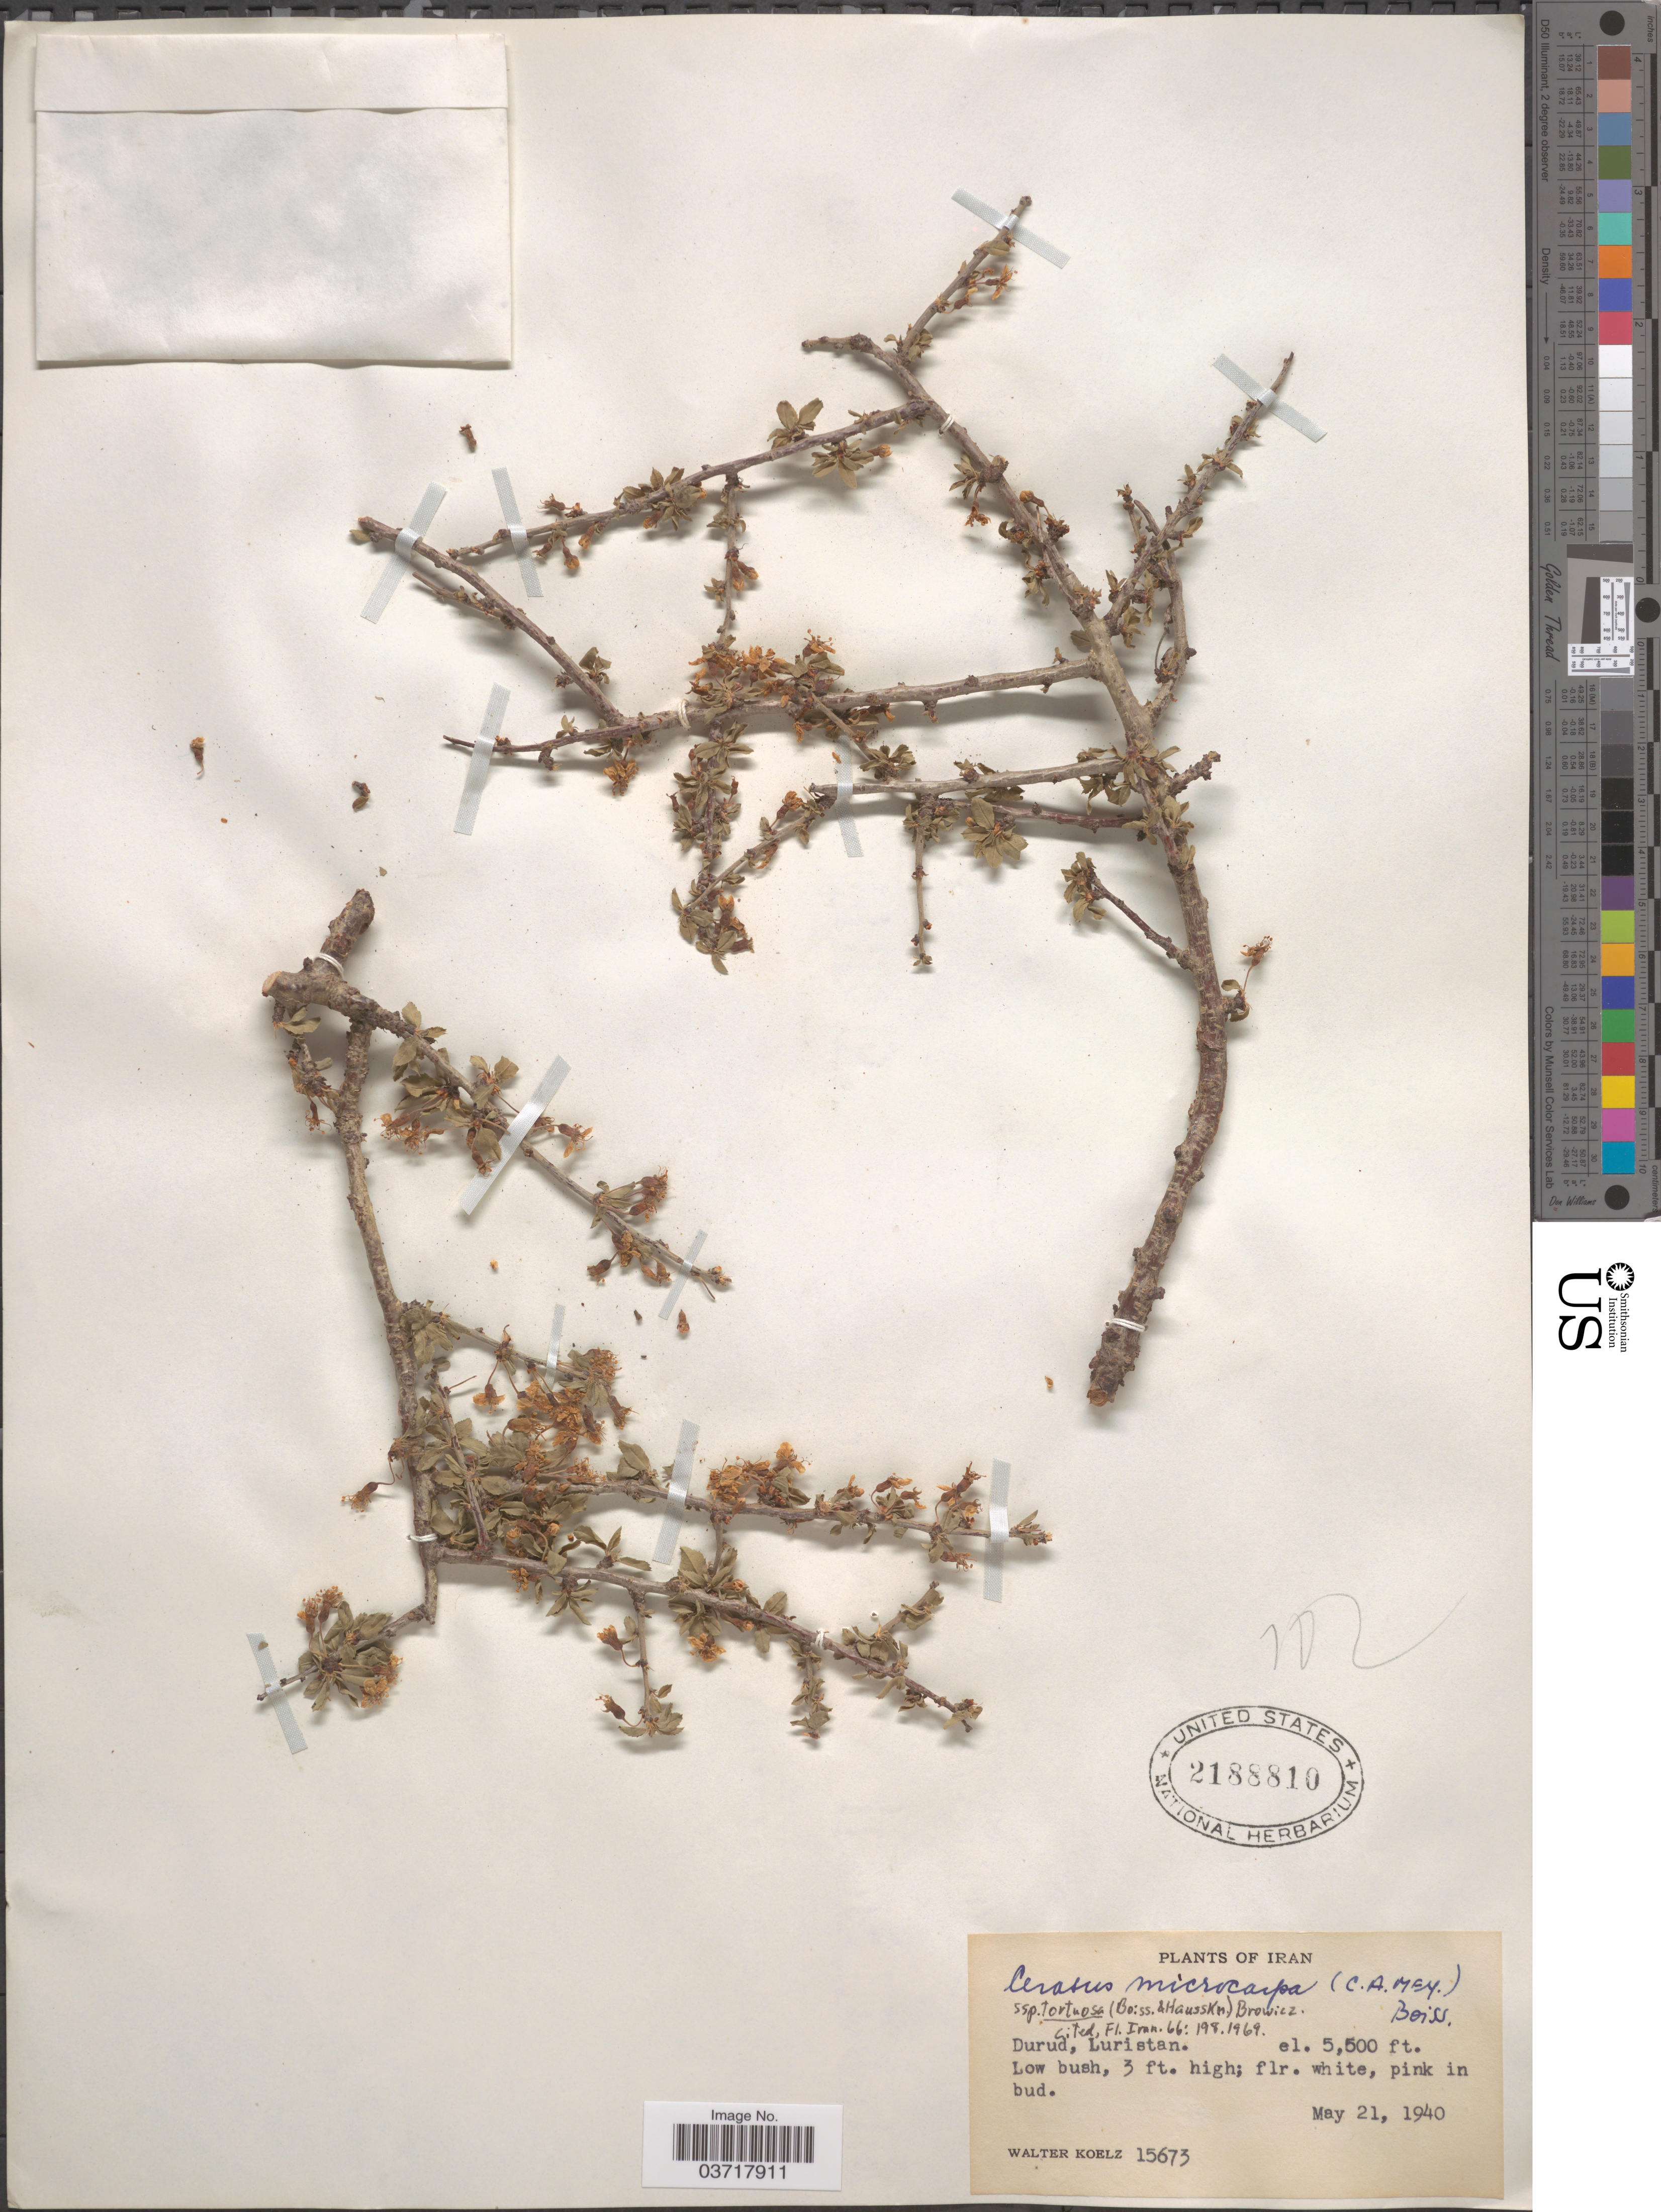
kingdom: Plantae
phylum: Tracheophyta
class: Magnoliopsida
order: Rosales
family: Rosaceae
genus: Prunus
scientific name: Prunus microcarpa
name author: C.A. Mey.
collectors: W. N. Koelz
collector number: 15673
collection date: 1940-05-21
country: Iran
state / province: Lorestan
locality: Durud, Luristan.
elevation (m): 1676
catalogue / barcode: US 2188810